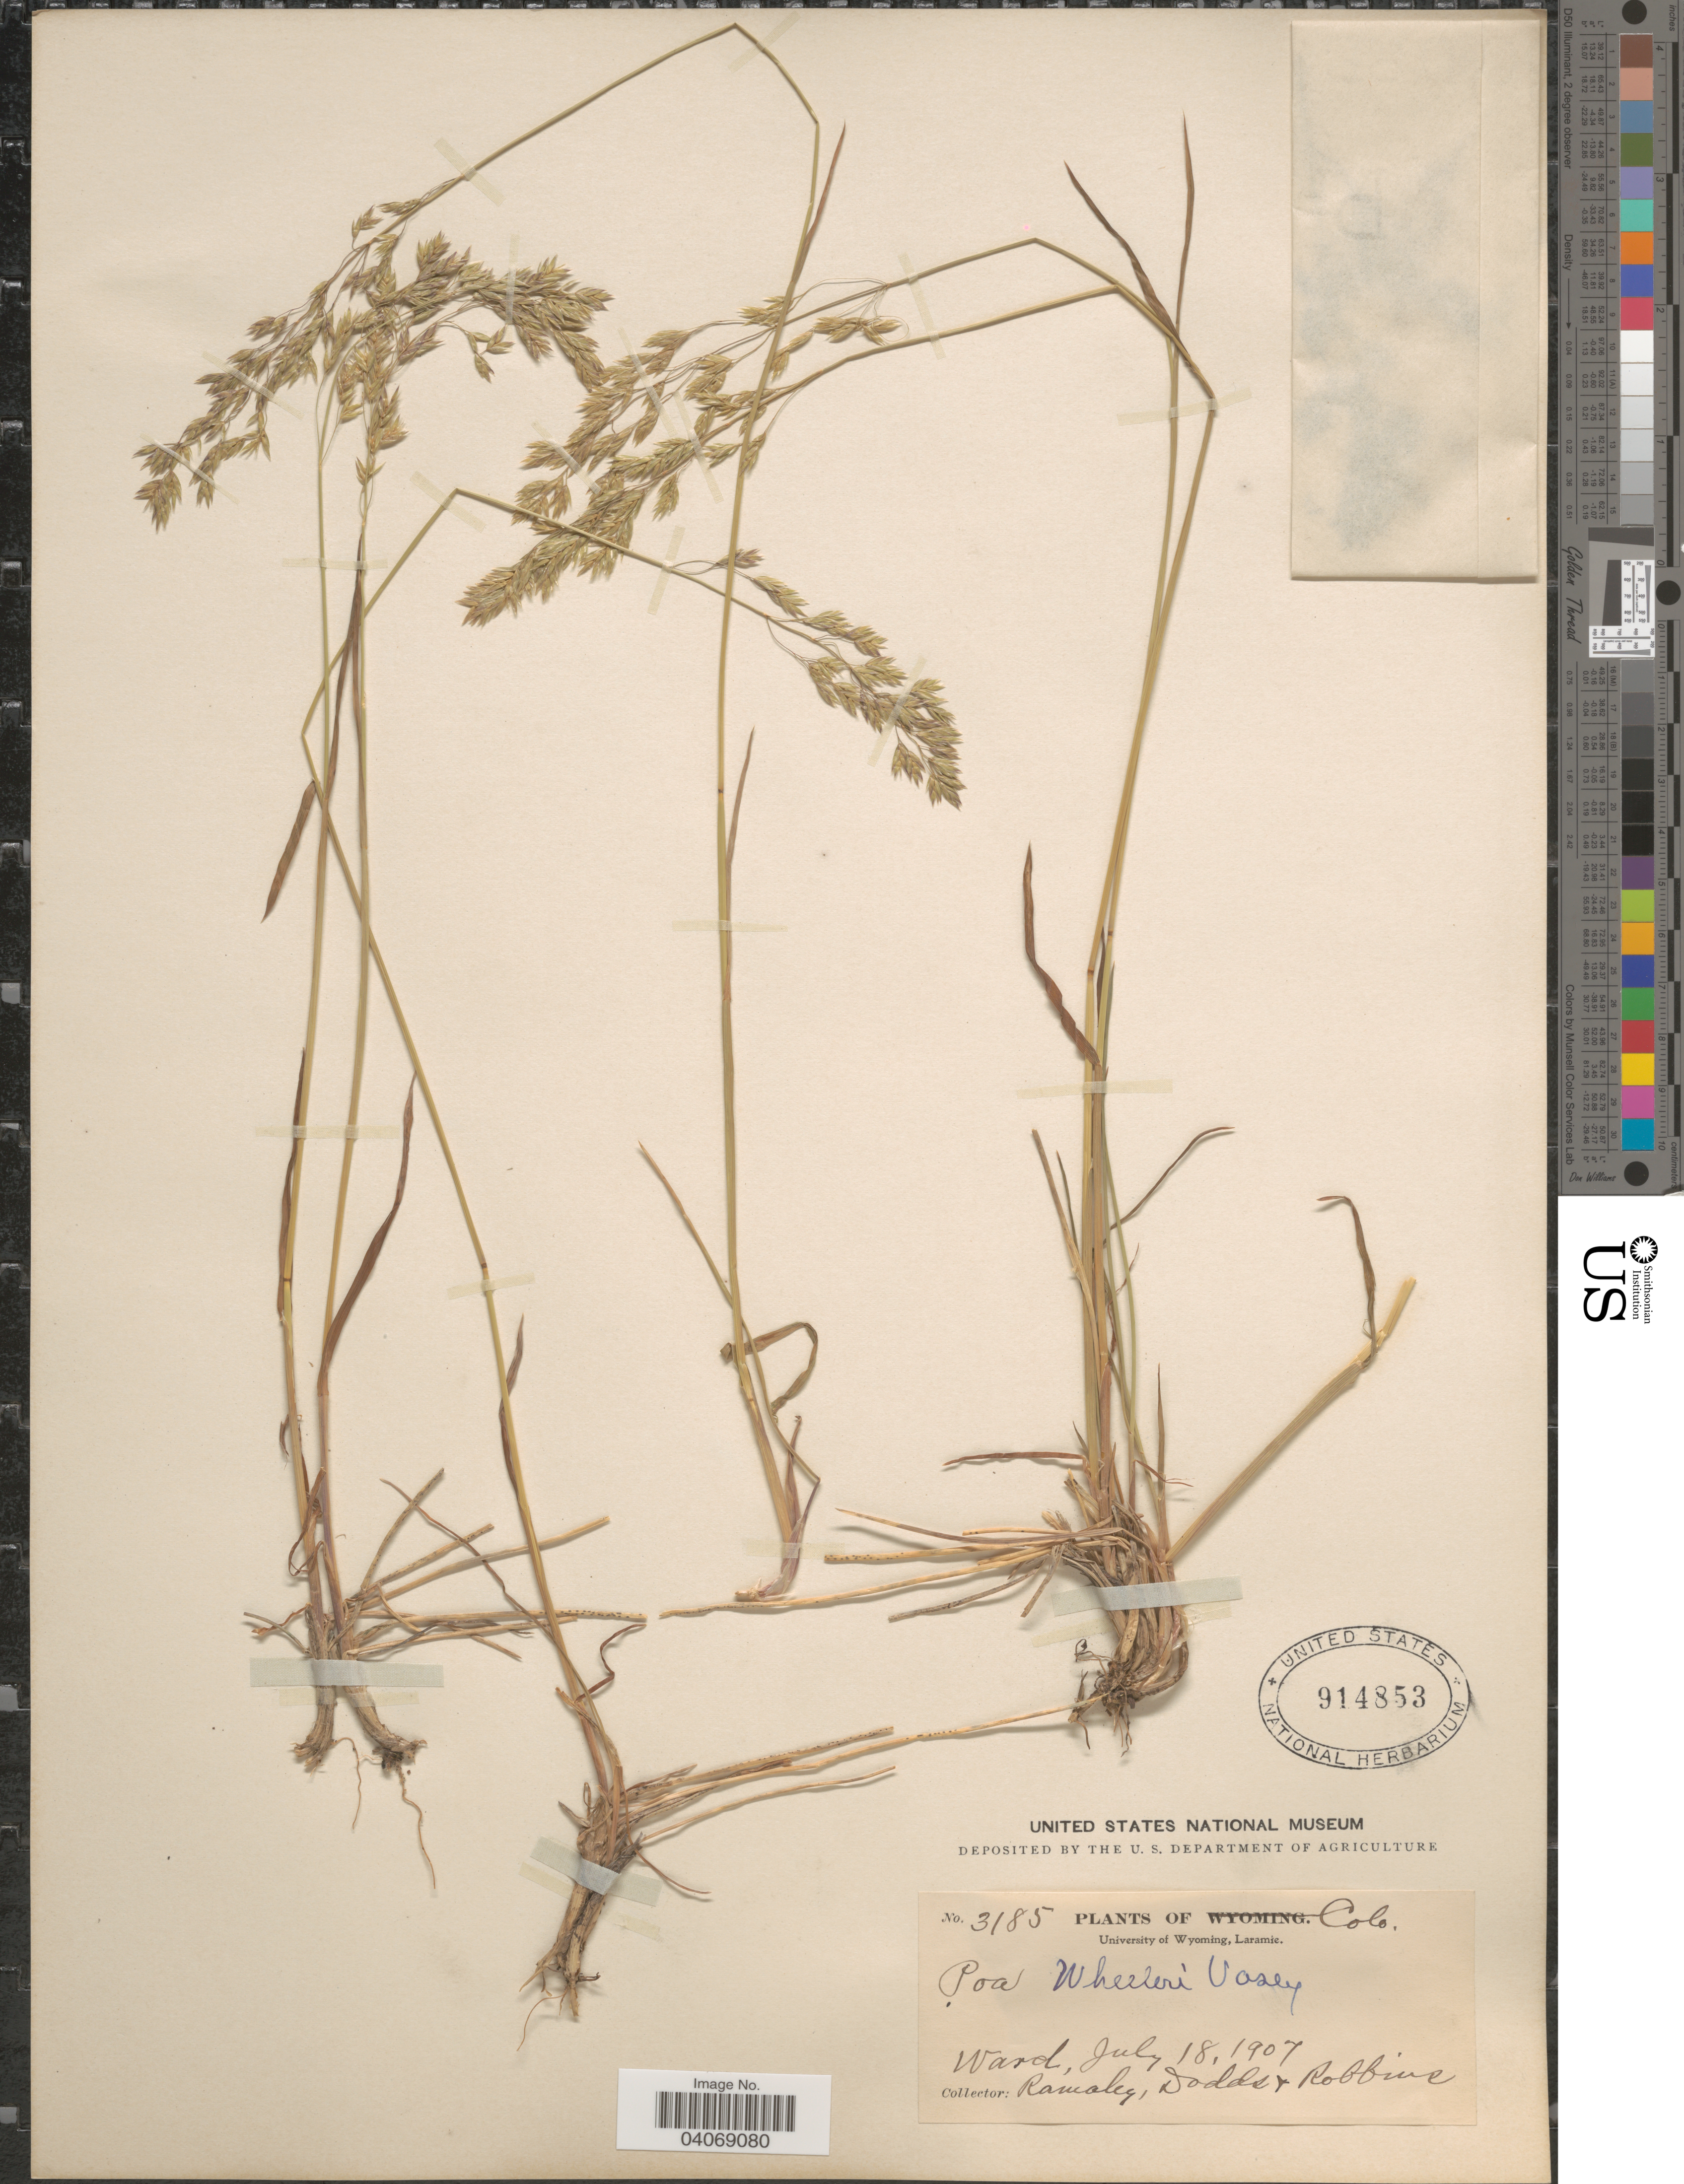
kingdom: Plantae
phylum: Tracheophyta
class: Liliopsida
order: Poales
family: Poaceae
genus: Poa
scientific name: Poa wheeleri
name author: Vasey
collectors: Ramaley, Dodds & Robbins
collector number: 3185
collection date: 1907-07-18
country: United States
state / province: Colorado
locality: Ward.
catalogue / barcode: US 914853